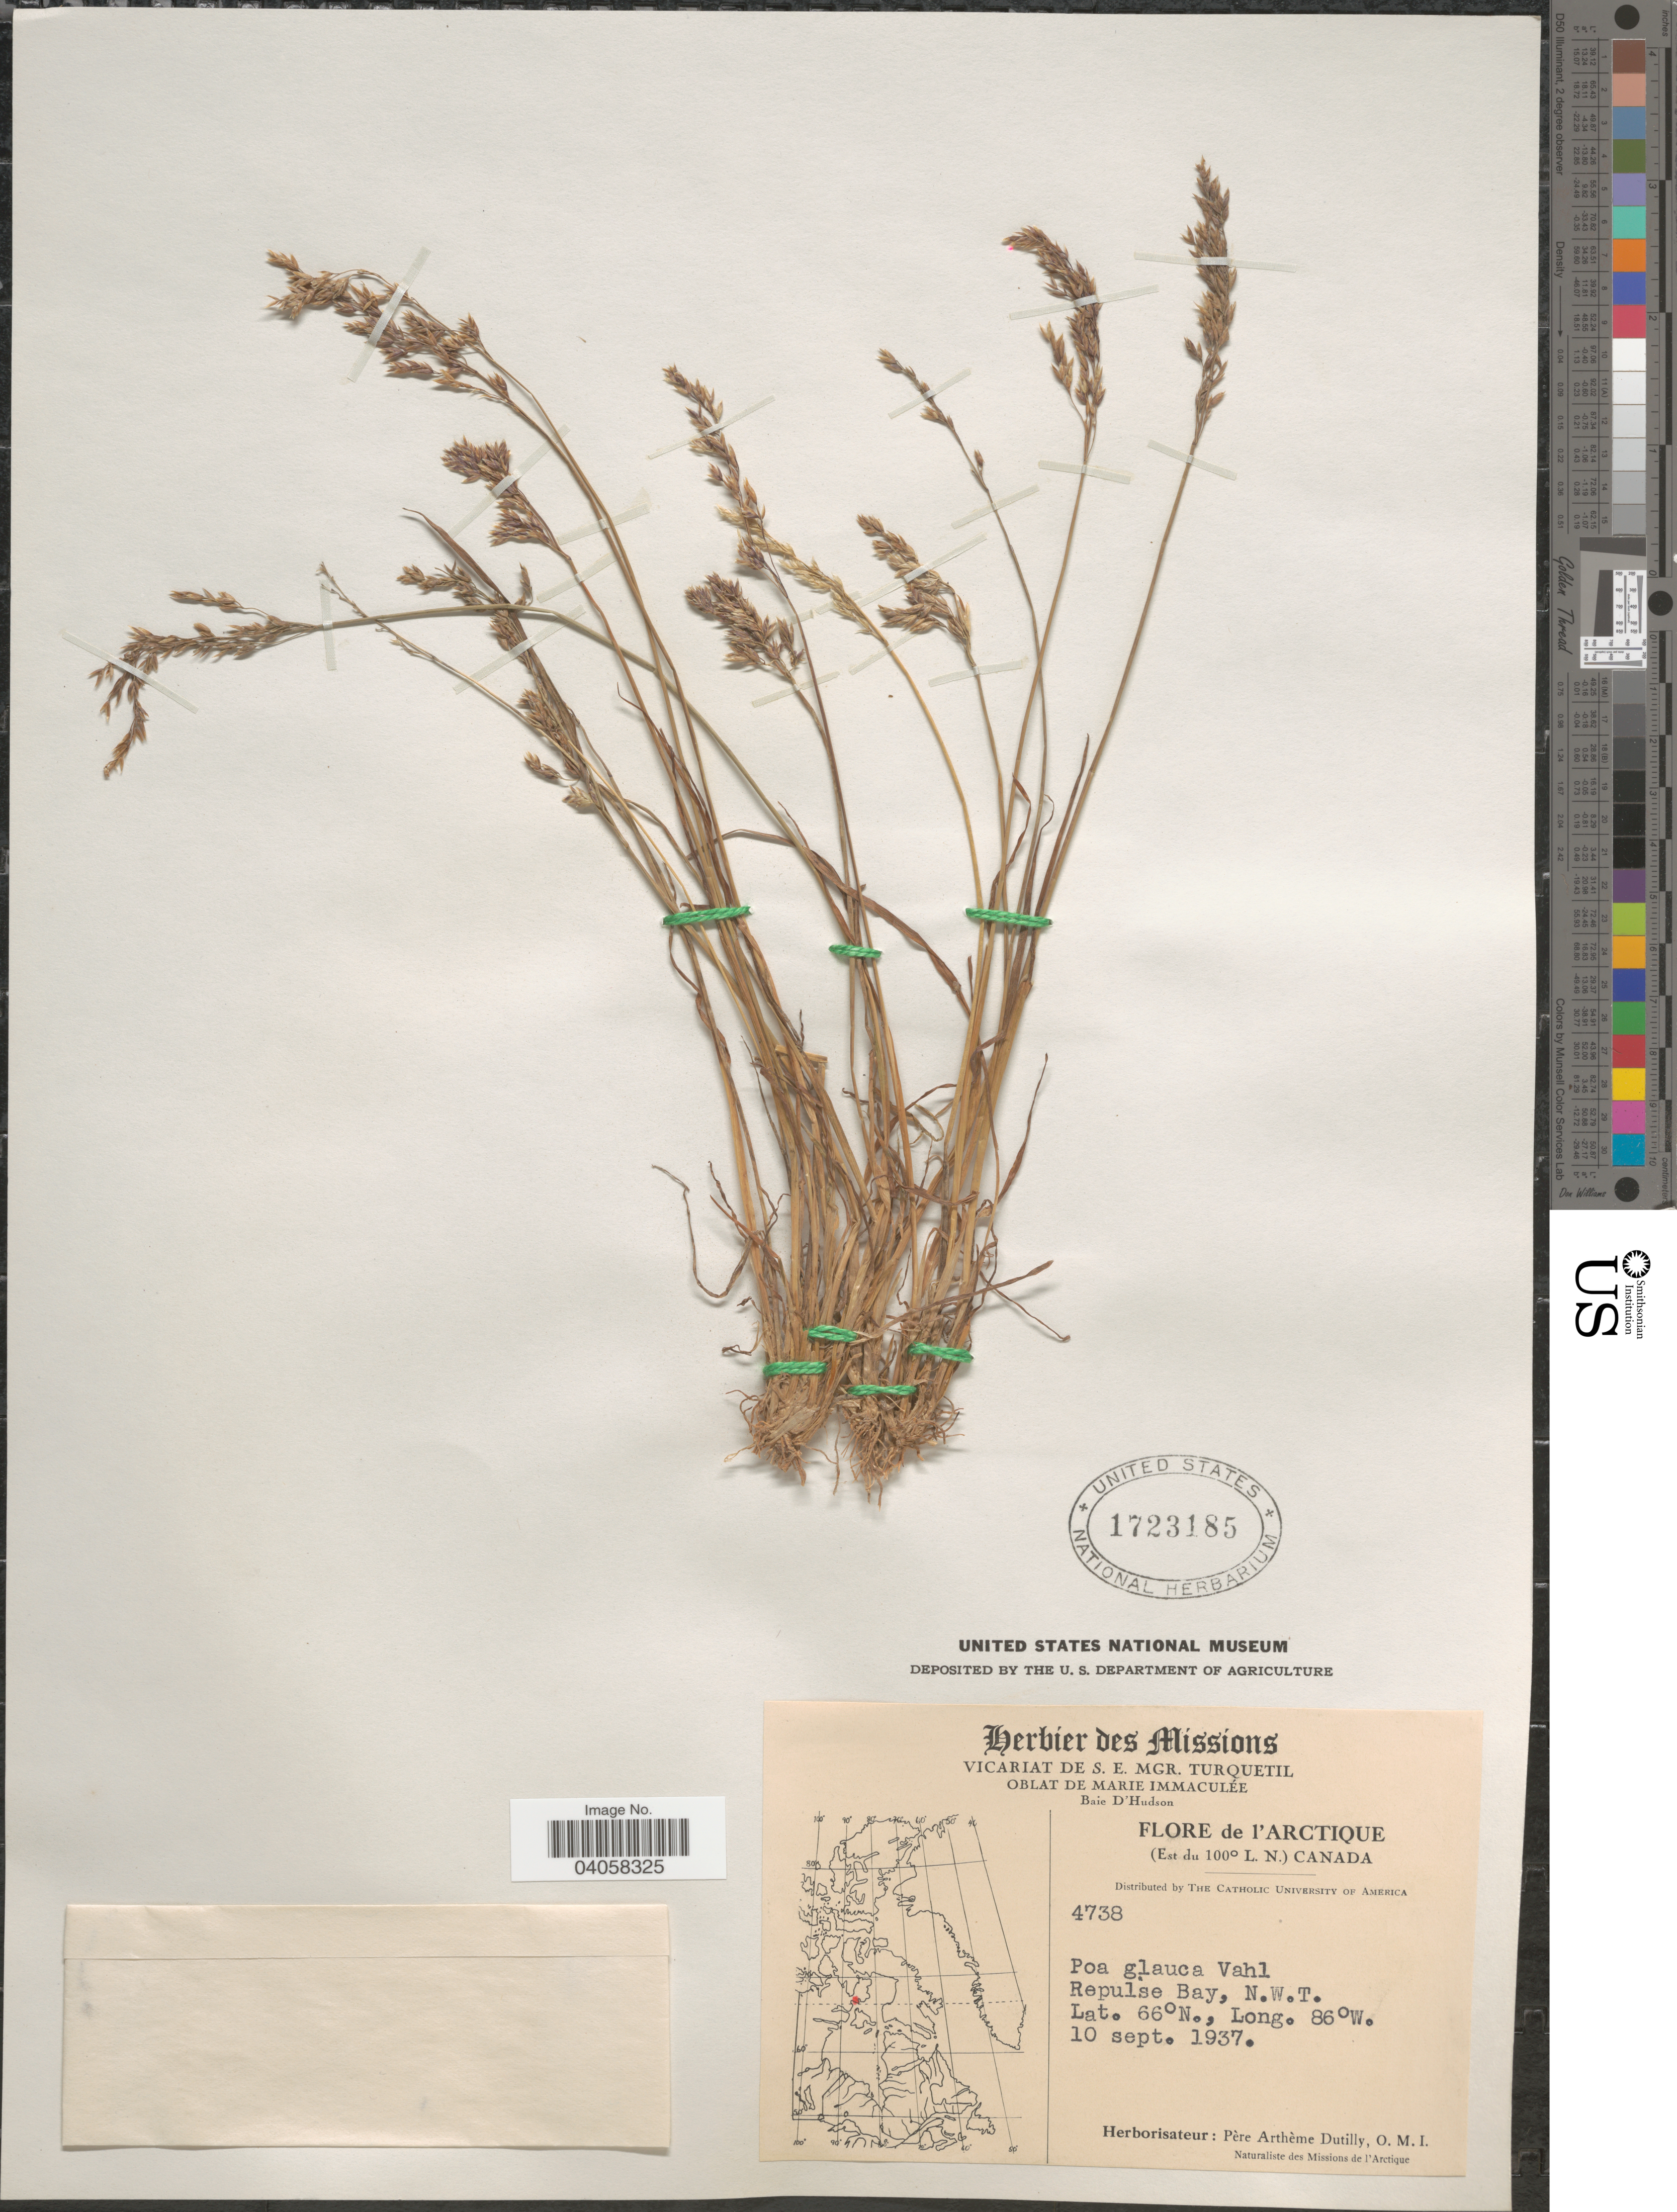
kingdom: Plantae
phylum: Tracheophyta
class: Liliopsida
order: Poales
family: Poaceae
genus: Poa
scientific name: Poa glauca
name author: Vahl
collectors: P. Dutilly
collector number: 4738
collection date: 1937-09-10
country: Canada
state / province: Northwest Territories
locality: Arctique (Est du 100° L. N.) Canada. Repulse Bay.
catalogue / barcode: US 1723185